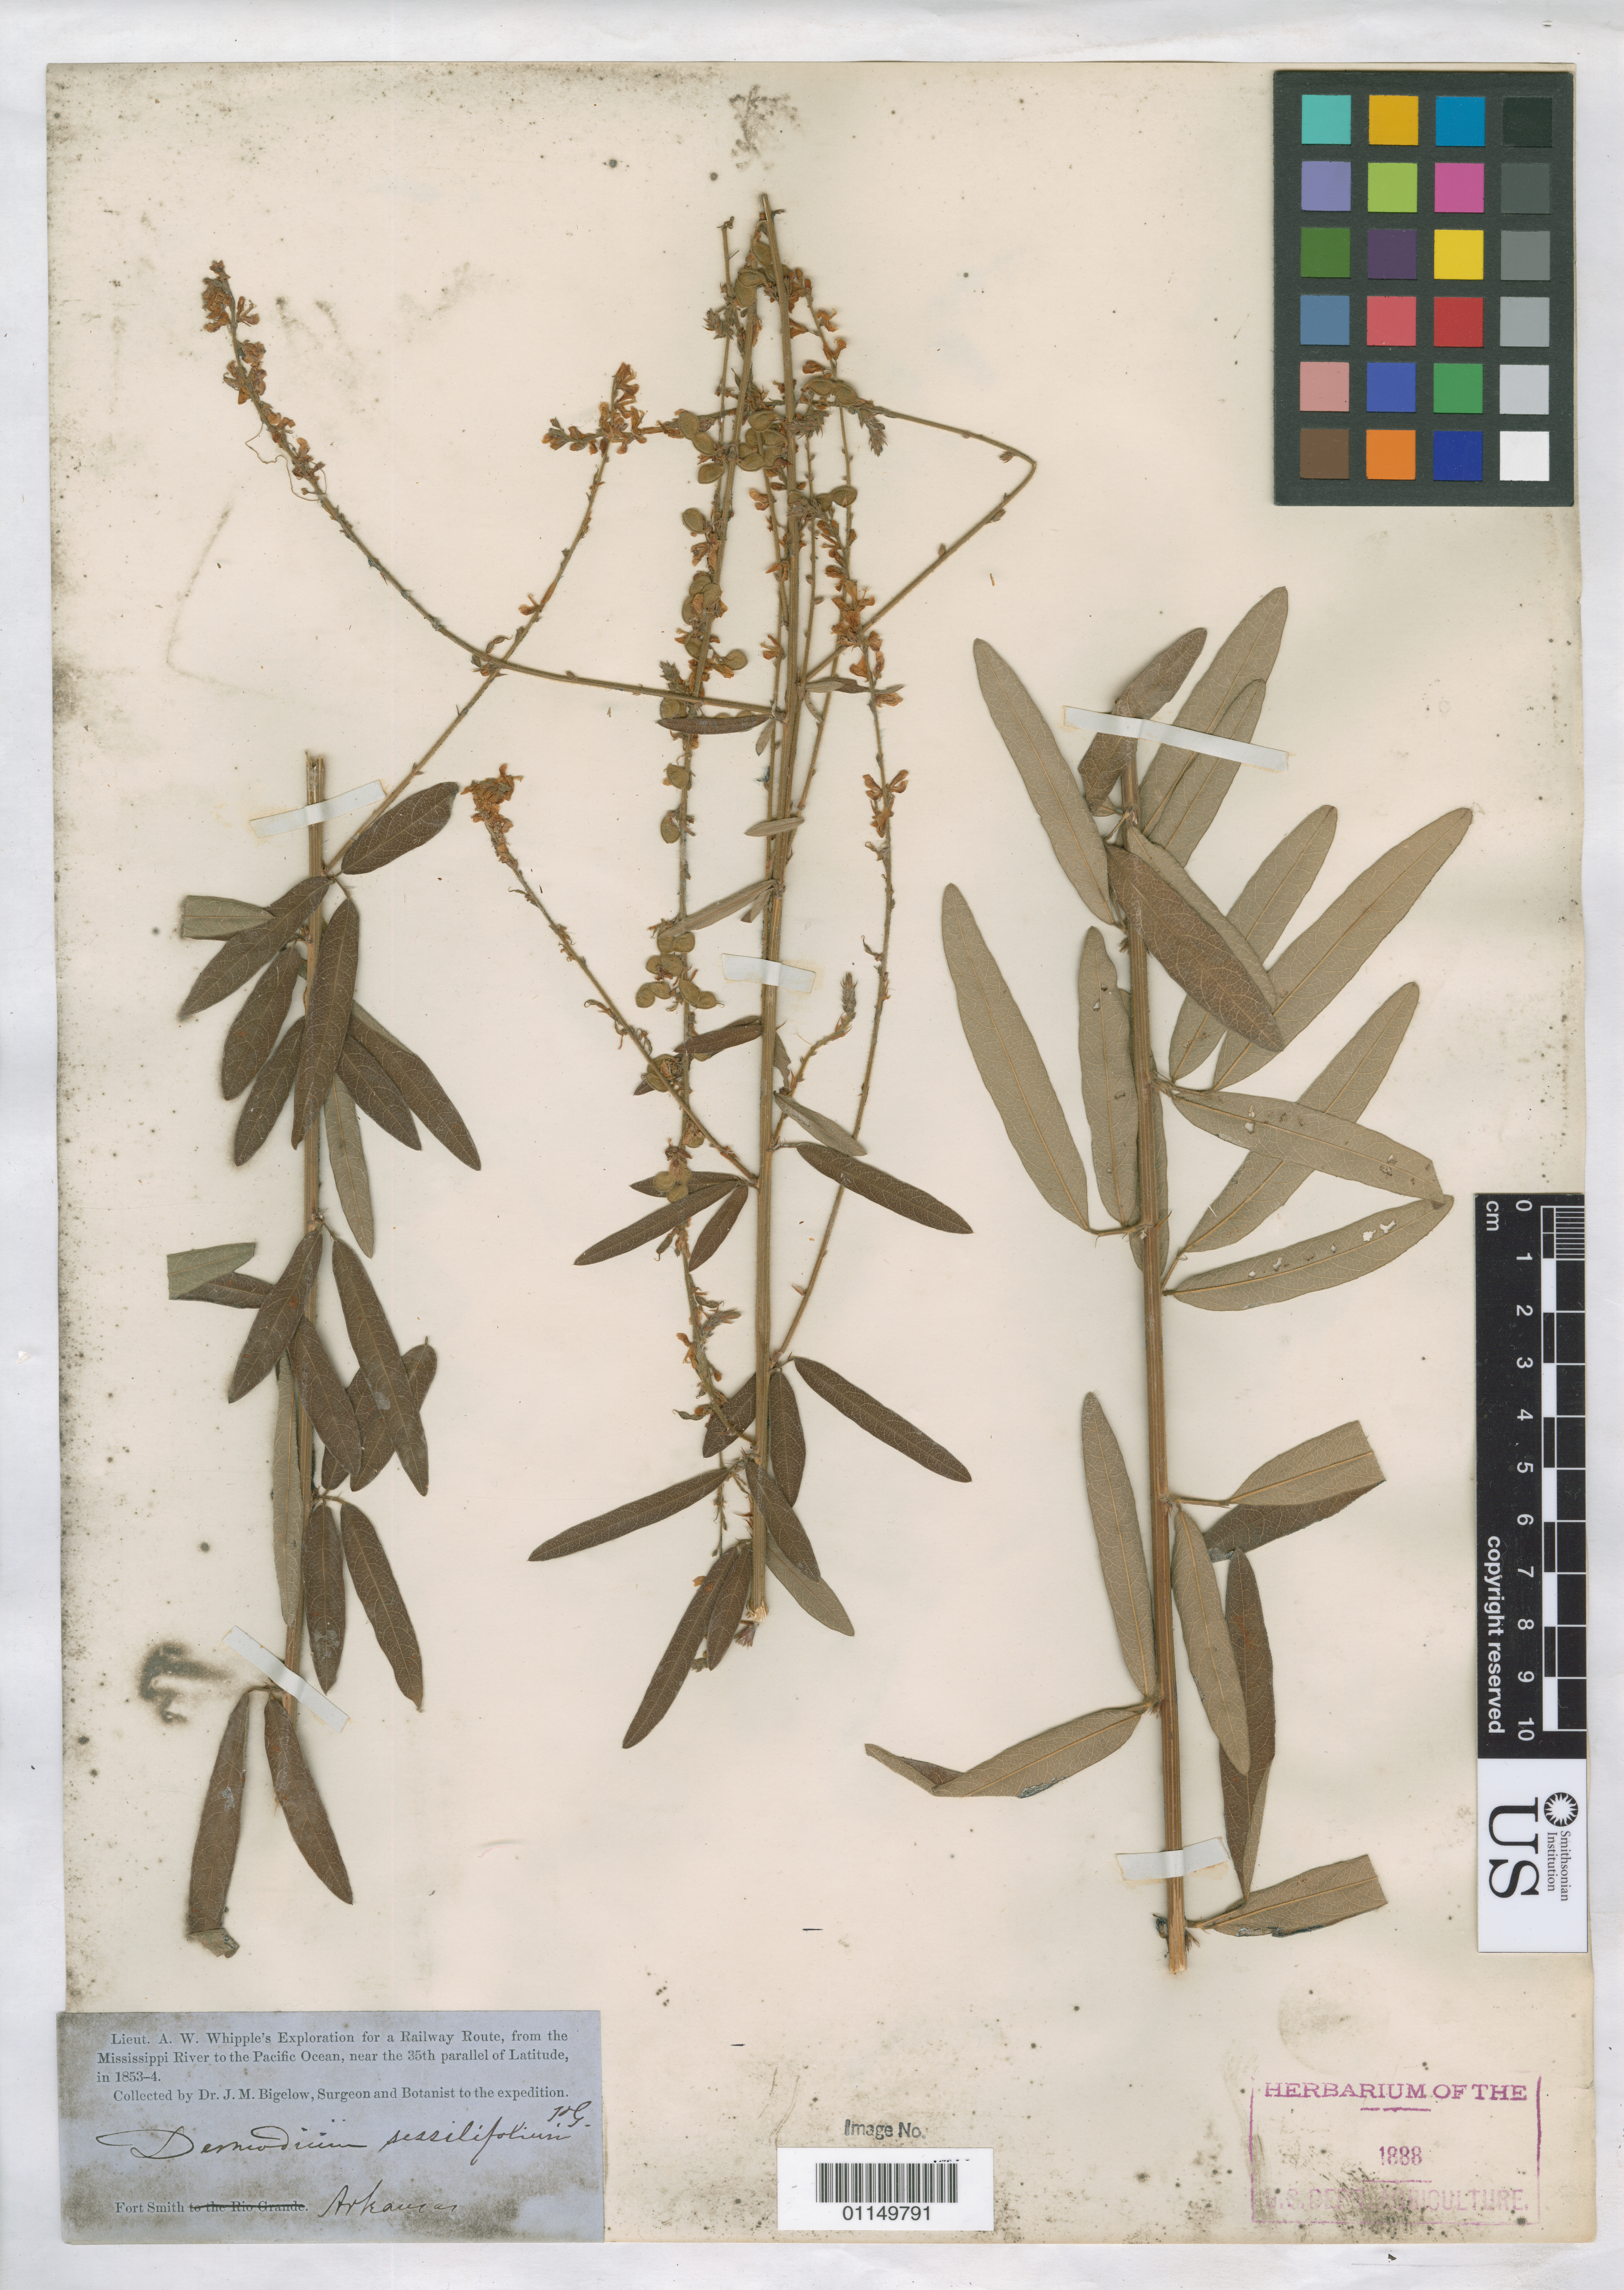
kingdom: Plantae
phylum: Tracheophyta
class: Magnoliopsida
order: Fabales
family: Fabaceae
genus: Desmodium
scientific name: Desmodium sessilifolium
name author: Torr. & A. Gray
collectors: J. M. Bigelow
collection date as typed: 1853 to -- --- 1854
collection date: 1853/1854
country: United States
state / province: Arkansas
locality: Fort Smith Arkansas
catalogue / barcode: US 1